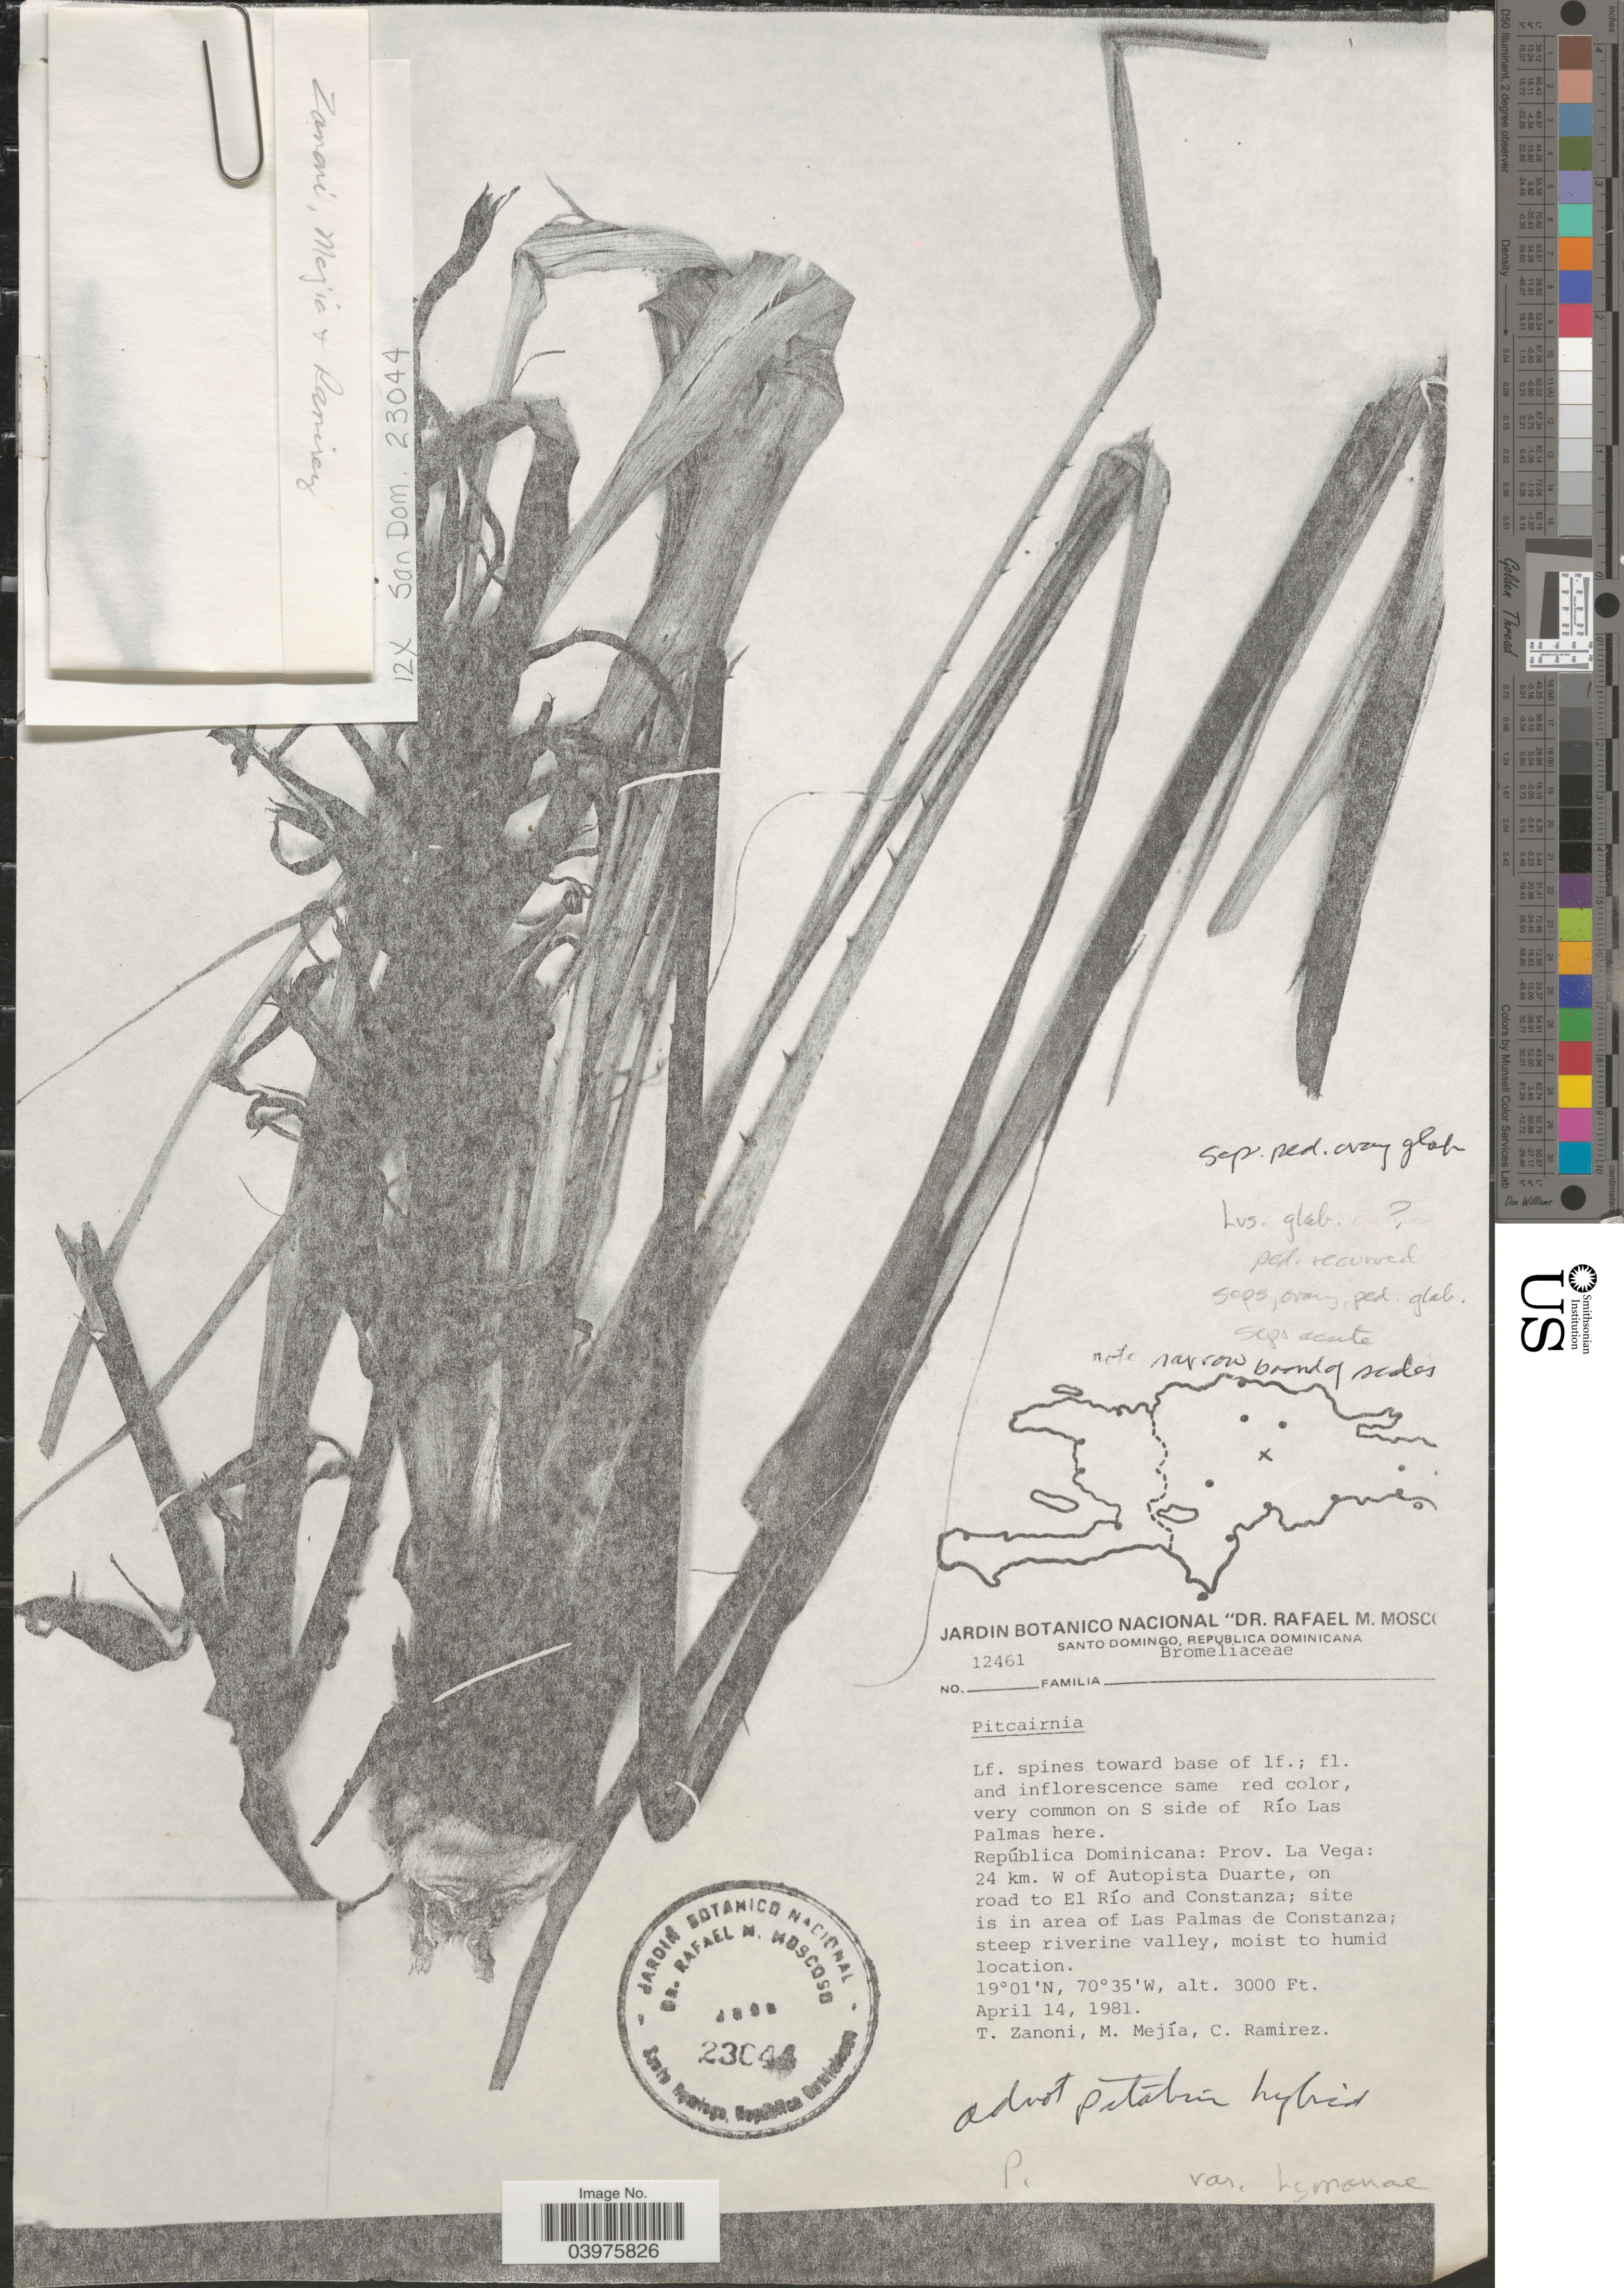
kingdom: Plantae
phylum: Tracheophyta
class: Liliopsida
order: Poales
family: Bromeliaceae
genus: Pitcairnia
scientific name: Pitcairnia fuertesii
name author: Mez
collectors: T. Zanoni, M. Mejia & C. Ramirez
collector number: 12461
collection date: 1981-04-14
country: Dominican Republic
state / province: La Vega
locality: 24 km. W of Autopista Duarte, on road to El Río and Constanza; site is in area of Las Palmas de Constanza.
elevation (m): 914